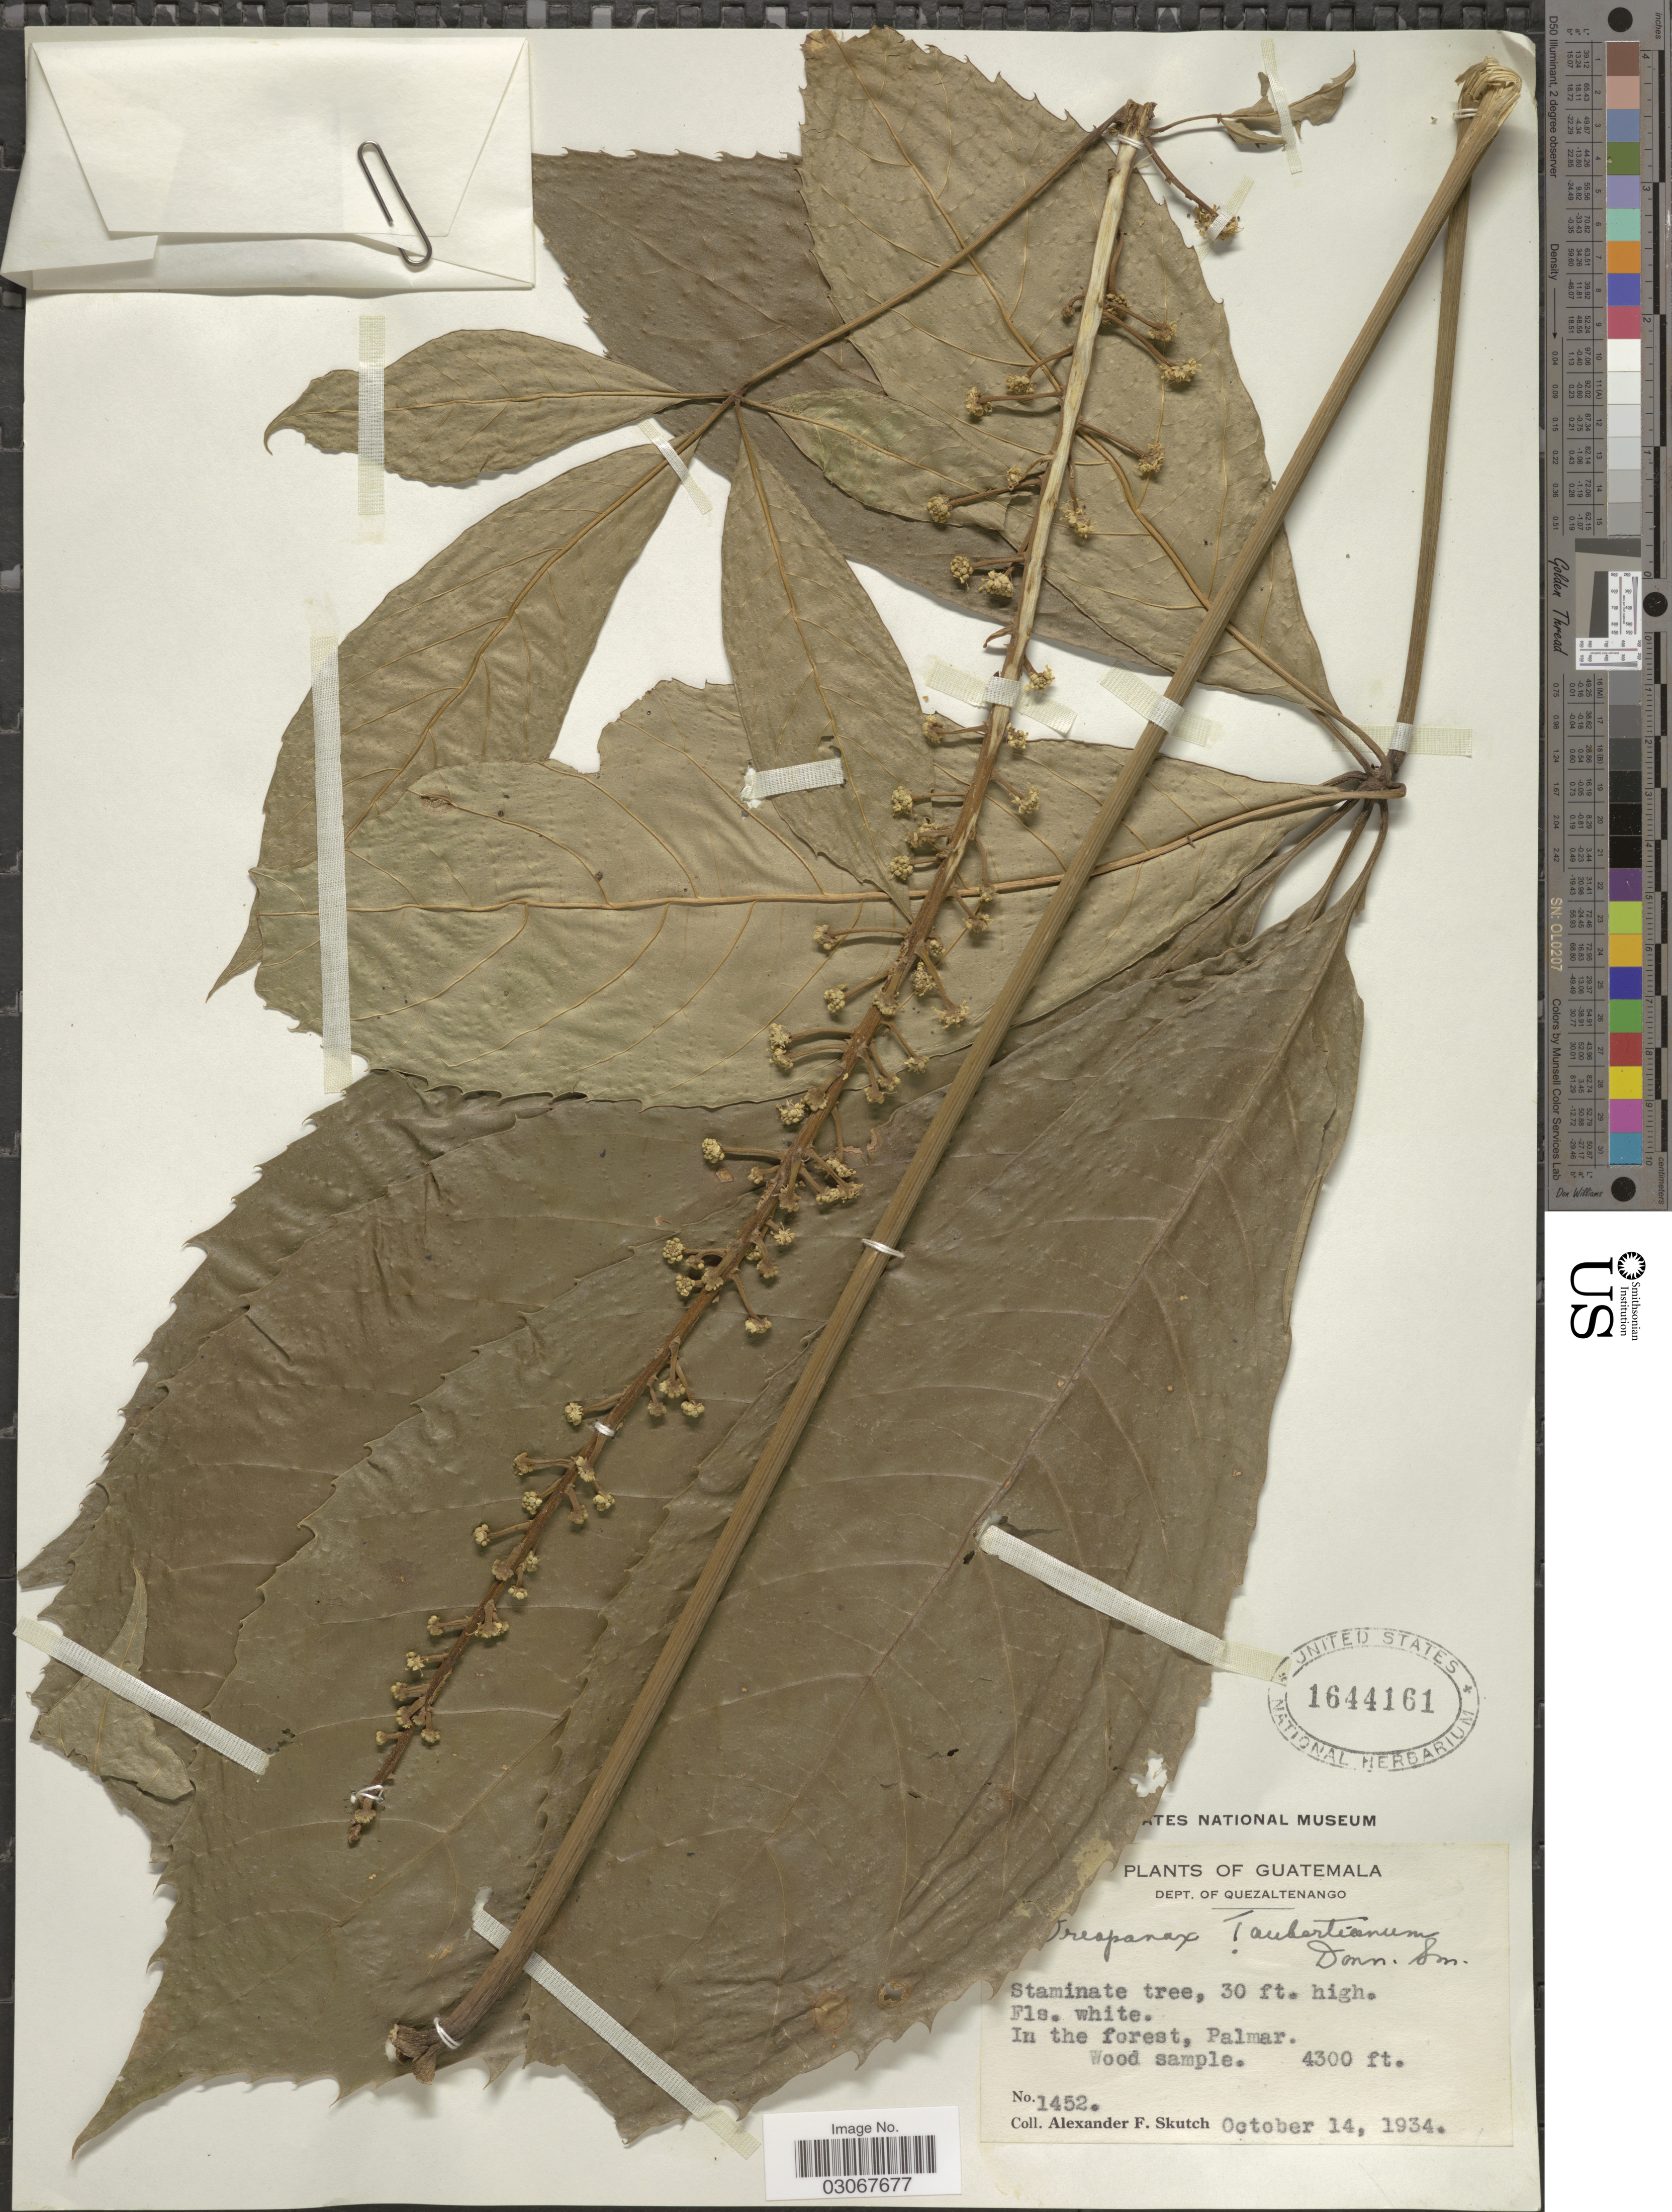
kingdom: Plantae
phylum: Tracheophyta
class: Magnoliopsida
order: Apiales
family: Araliaceae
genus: Oreopanax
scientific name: Oreopanax xalapensis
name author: (Kunth) Decne. & Planch.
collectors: A. F. Skutch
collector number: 1452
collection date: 1934-10-14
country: Guatemala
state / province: Quetzaltenango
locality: Dept. of Quezaltenango. In the forest, Palmar.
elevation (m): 1311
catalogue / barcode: US 1644161